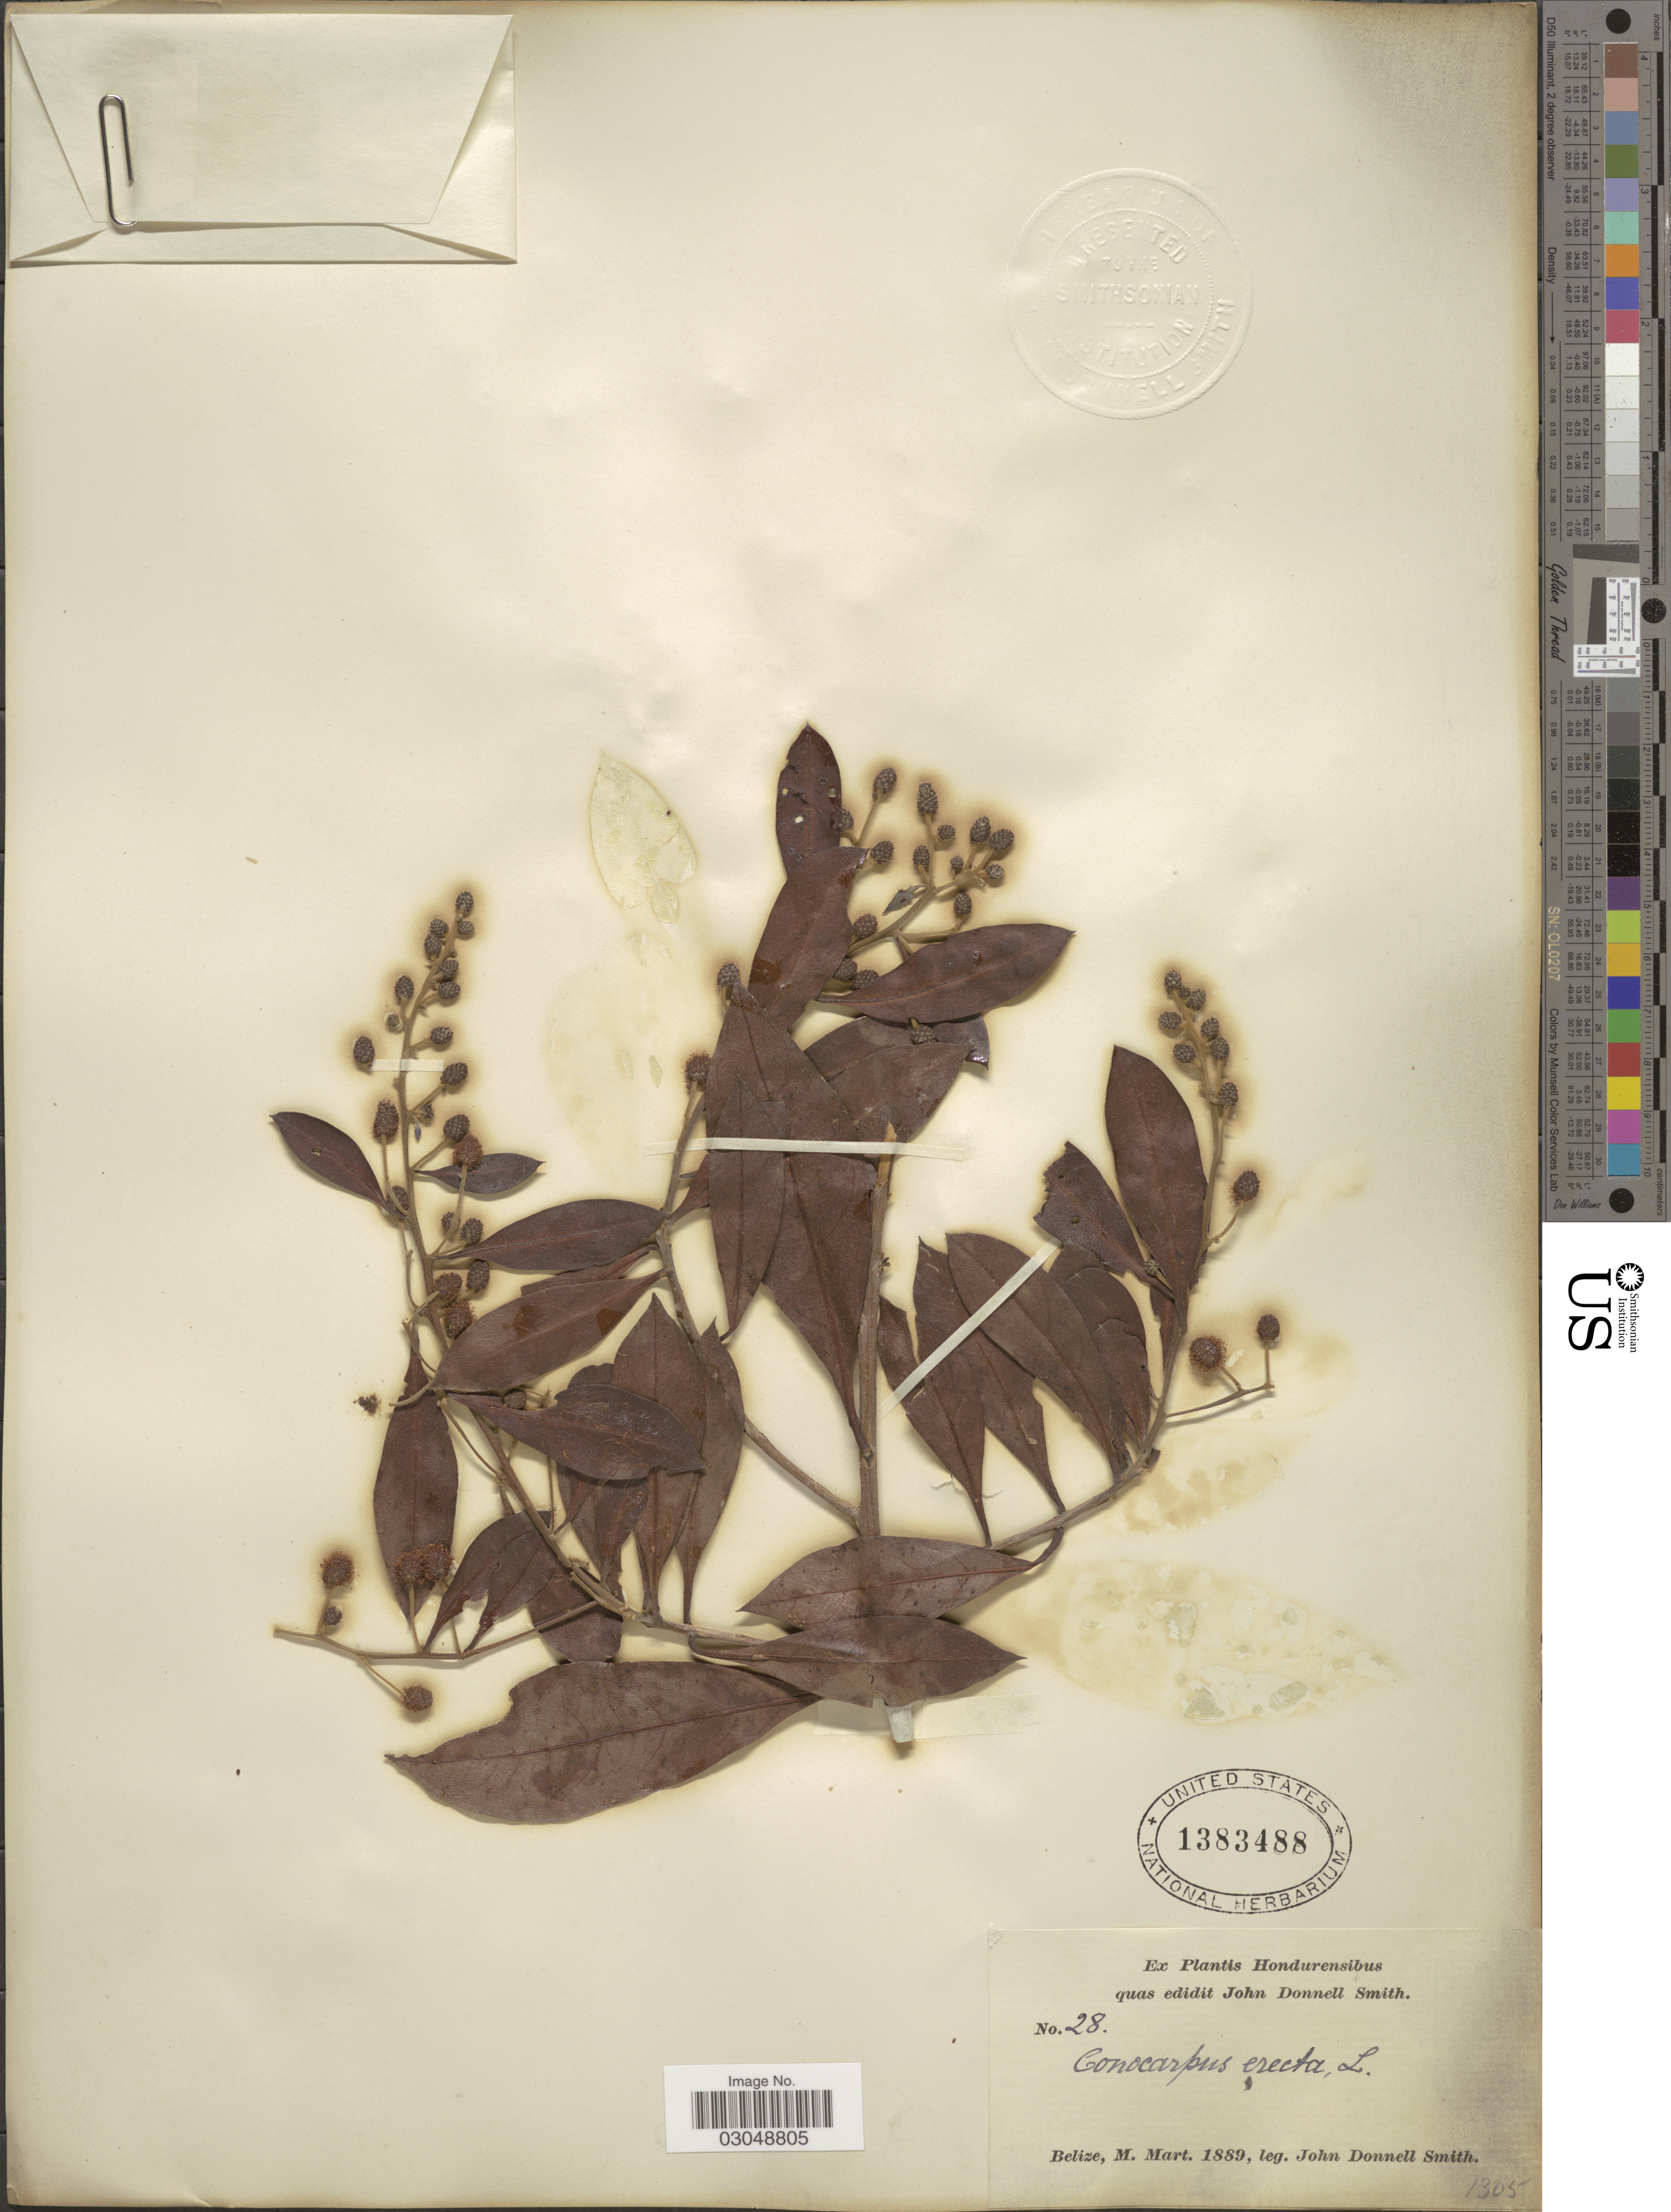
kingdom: Plantae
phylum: Tracheophyta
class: Magnoliopsida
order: Myrtales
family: Combretaceae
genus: Conocarpus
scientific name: Conocarpus erectus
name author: L.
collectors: J. Donnell Smith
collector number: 28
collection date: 1889-03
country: Belize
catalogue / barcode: US 1383488